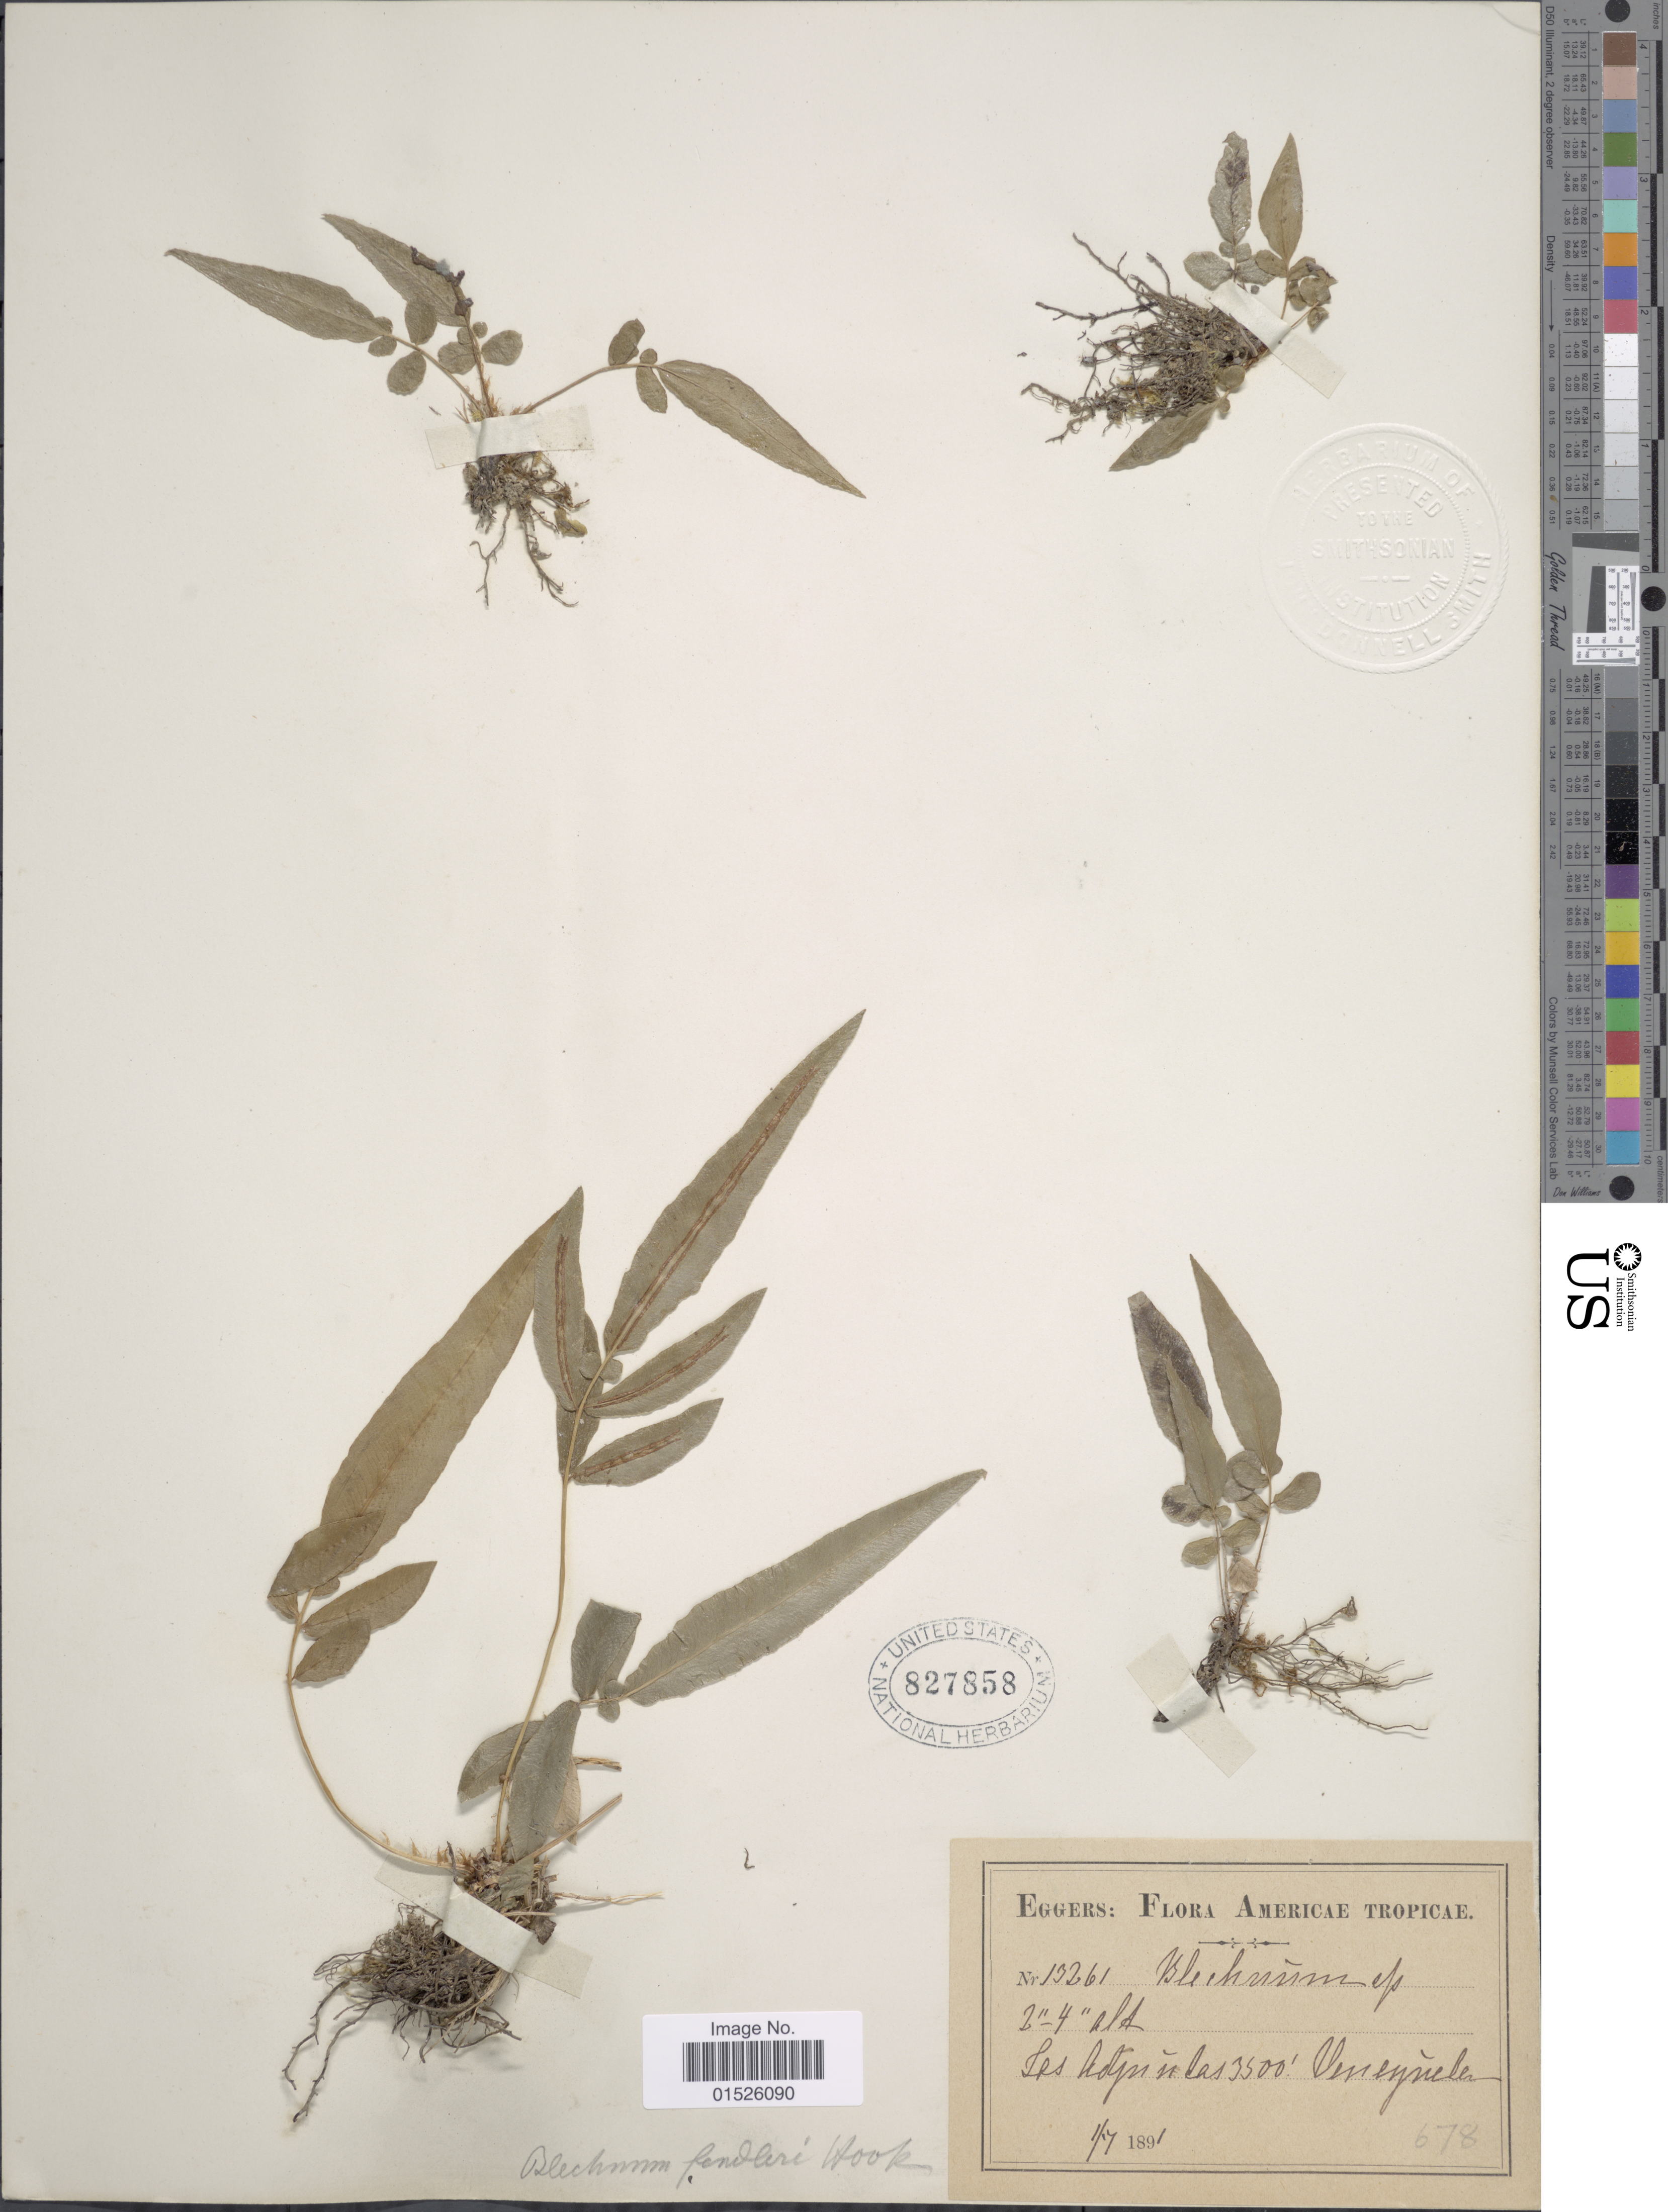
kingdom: Plantae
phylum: Tracheophyta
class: Polypodiopsida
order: Polypodiales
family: Blechnaceae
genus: Blechnum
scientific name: Blechnum gracile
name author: Kaulf.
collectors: -. Eggers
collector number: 13261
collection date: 1891-07-01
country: Venezuela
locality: Americae Tropicae. Las Adjuntas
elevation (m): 1067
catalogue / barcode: US 827858